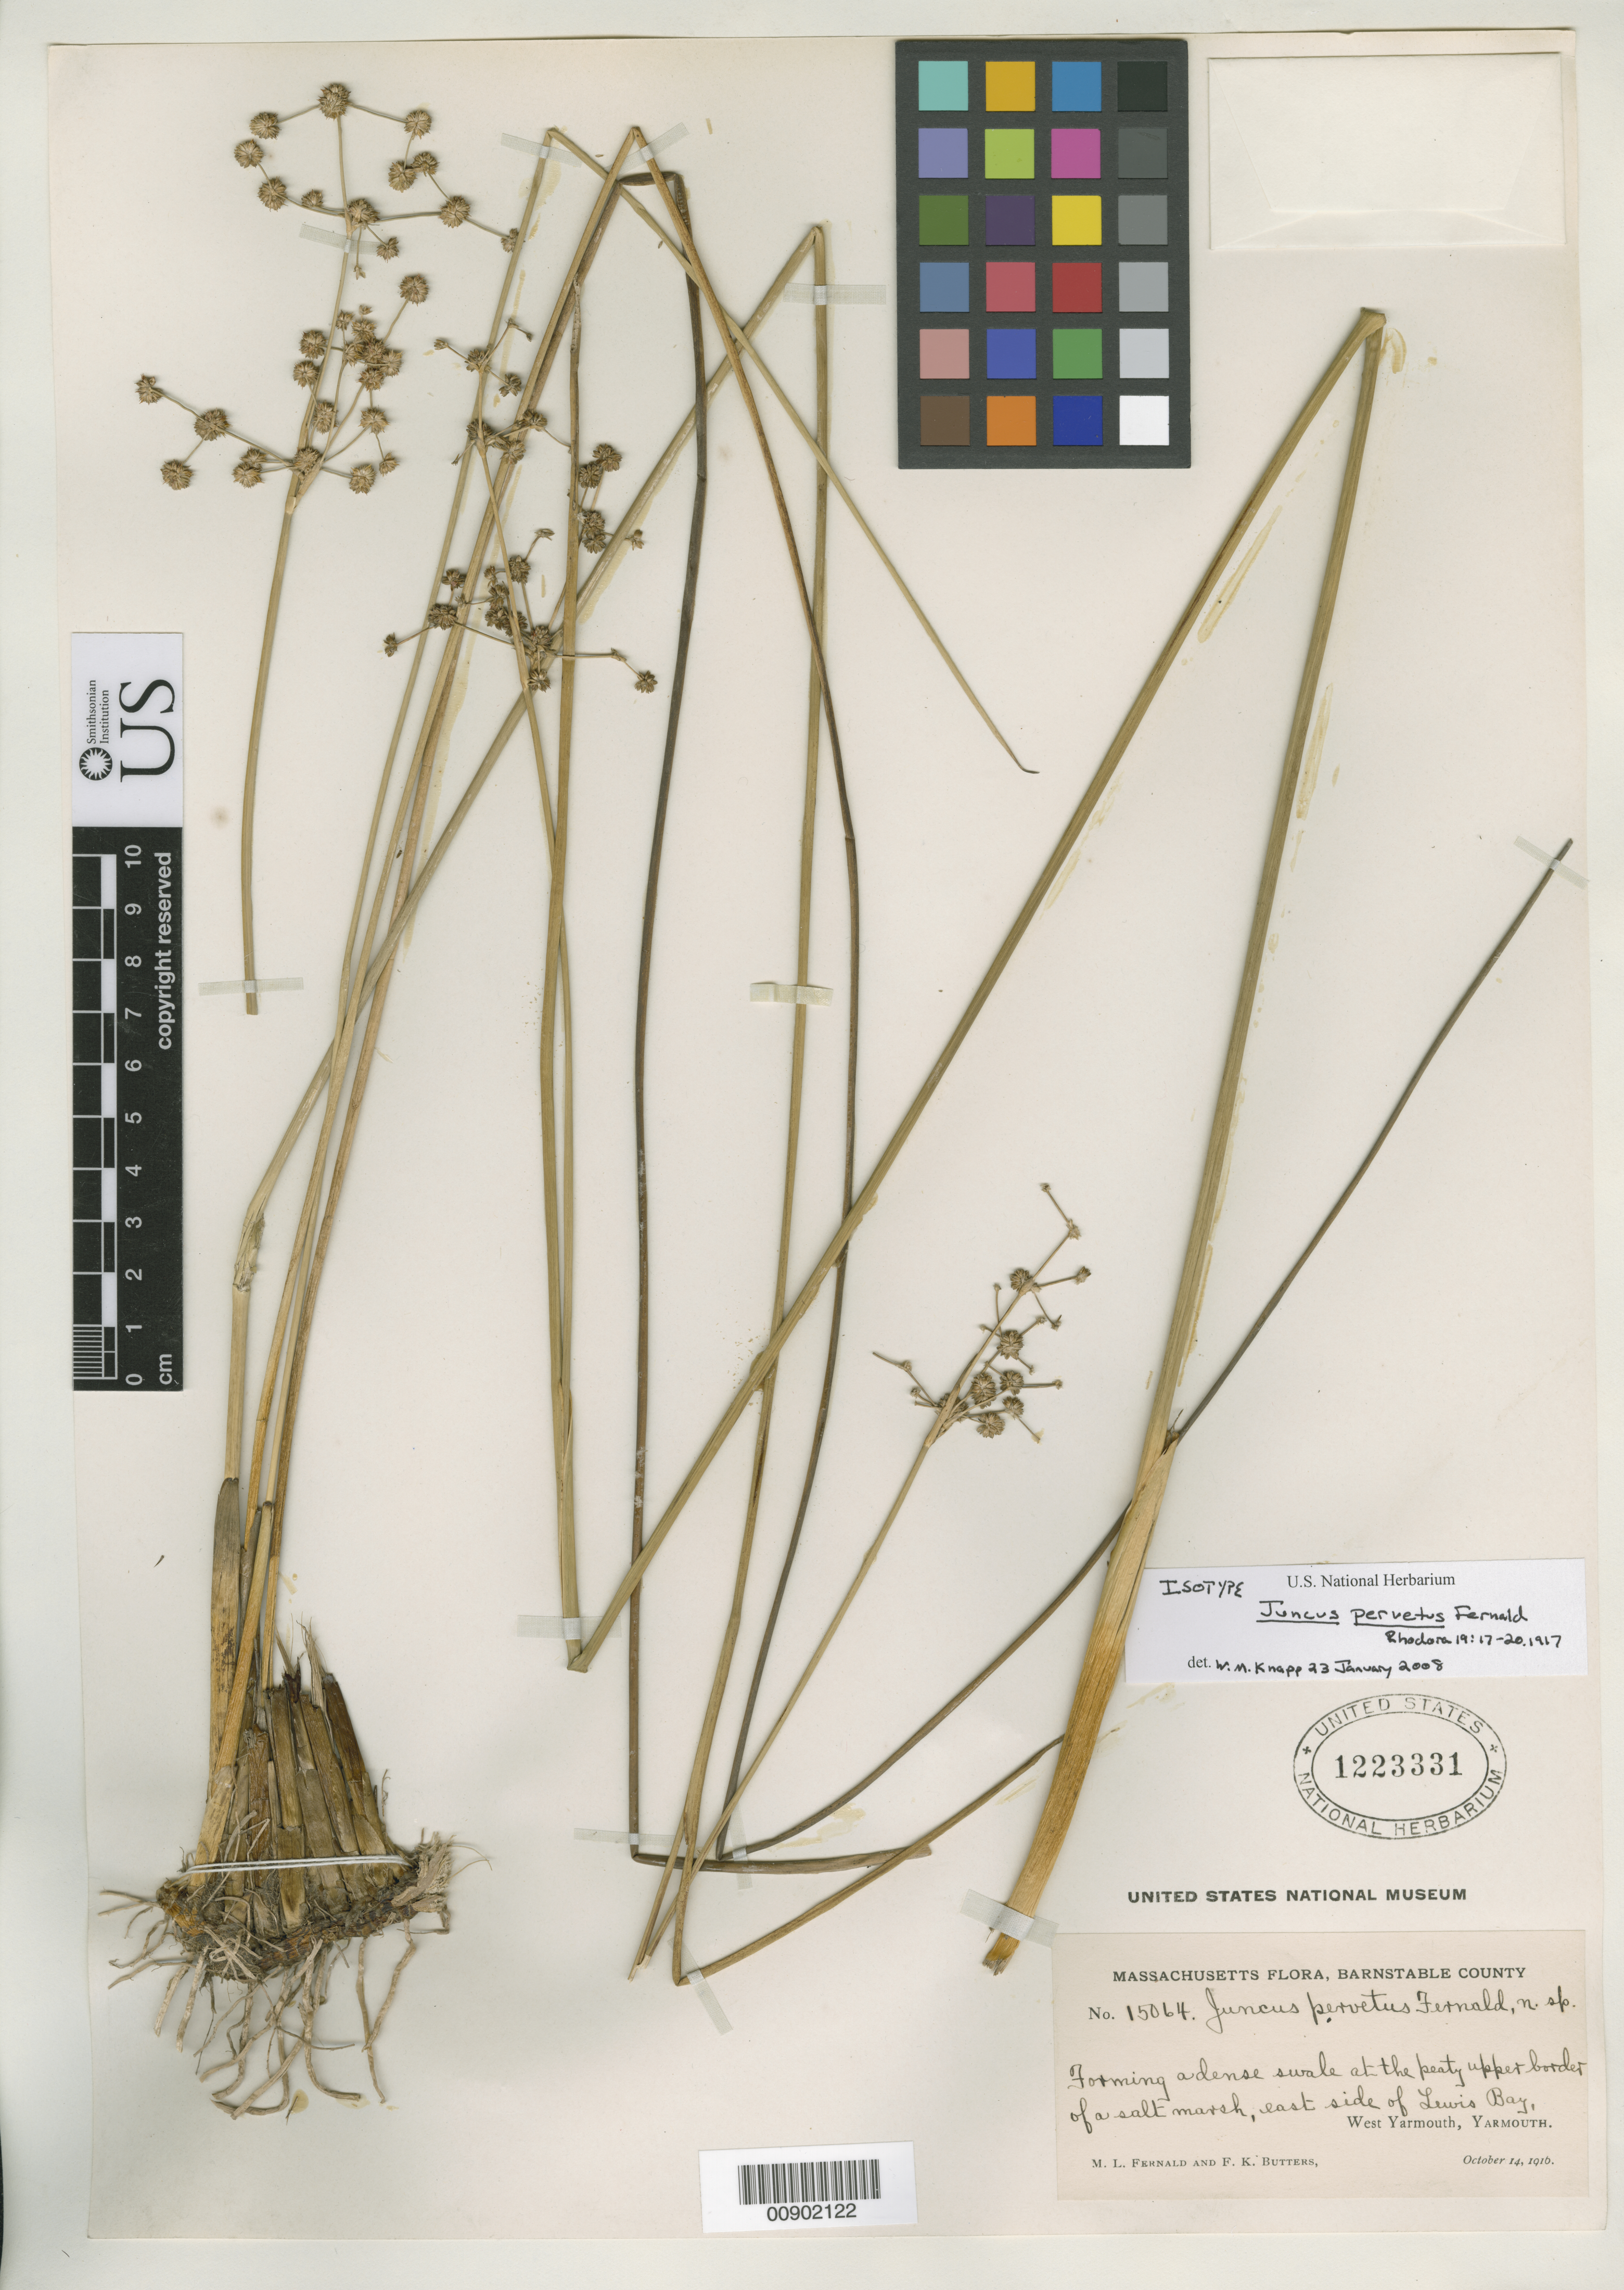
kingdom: Plantae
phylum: Tracheophyta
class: Liliopsida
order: Poales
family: Juncaceae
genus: Juncus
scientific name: Juncus pervetus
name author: Fernald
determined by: Knapp, W. M.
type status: Isotype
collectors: M. L. Fernald & F. K. Butters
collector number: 15064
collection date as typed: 14 Oct 1916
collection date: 1916-10-14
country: United States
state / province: Massachusetts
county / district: Barnstable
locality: East side of Lewis Bay, West Yarmouth, Yarmouth.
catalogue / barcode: US 1223331